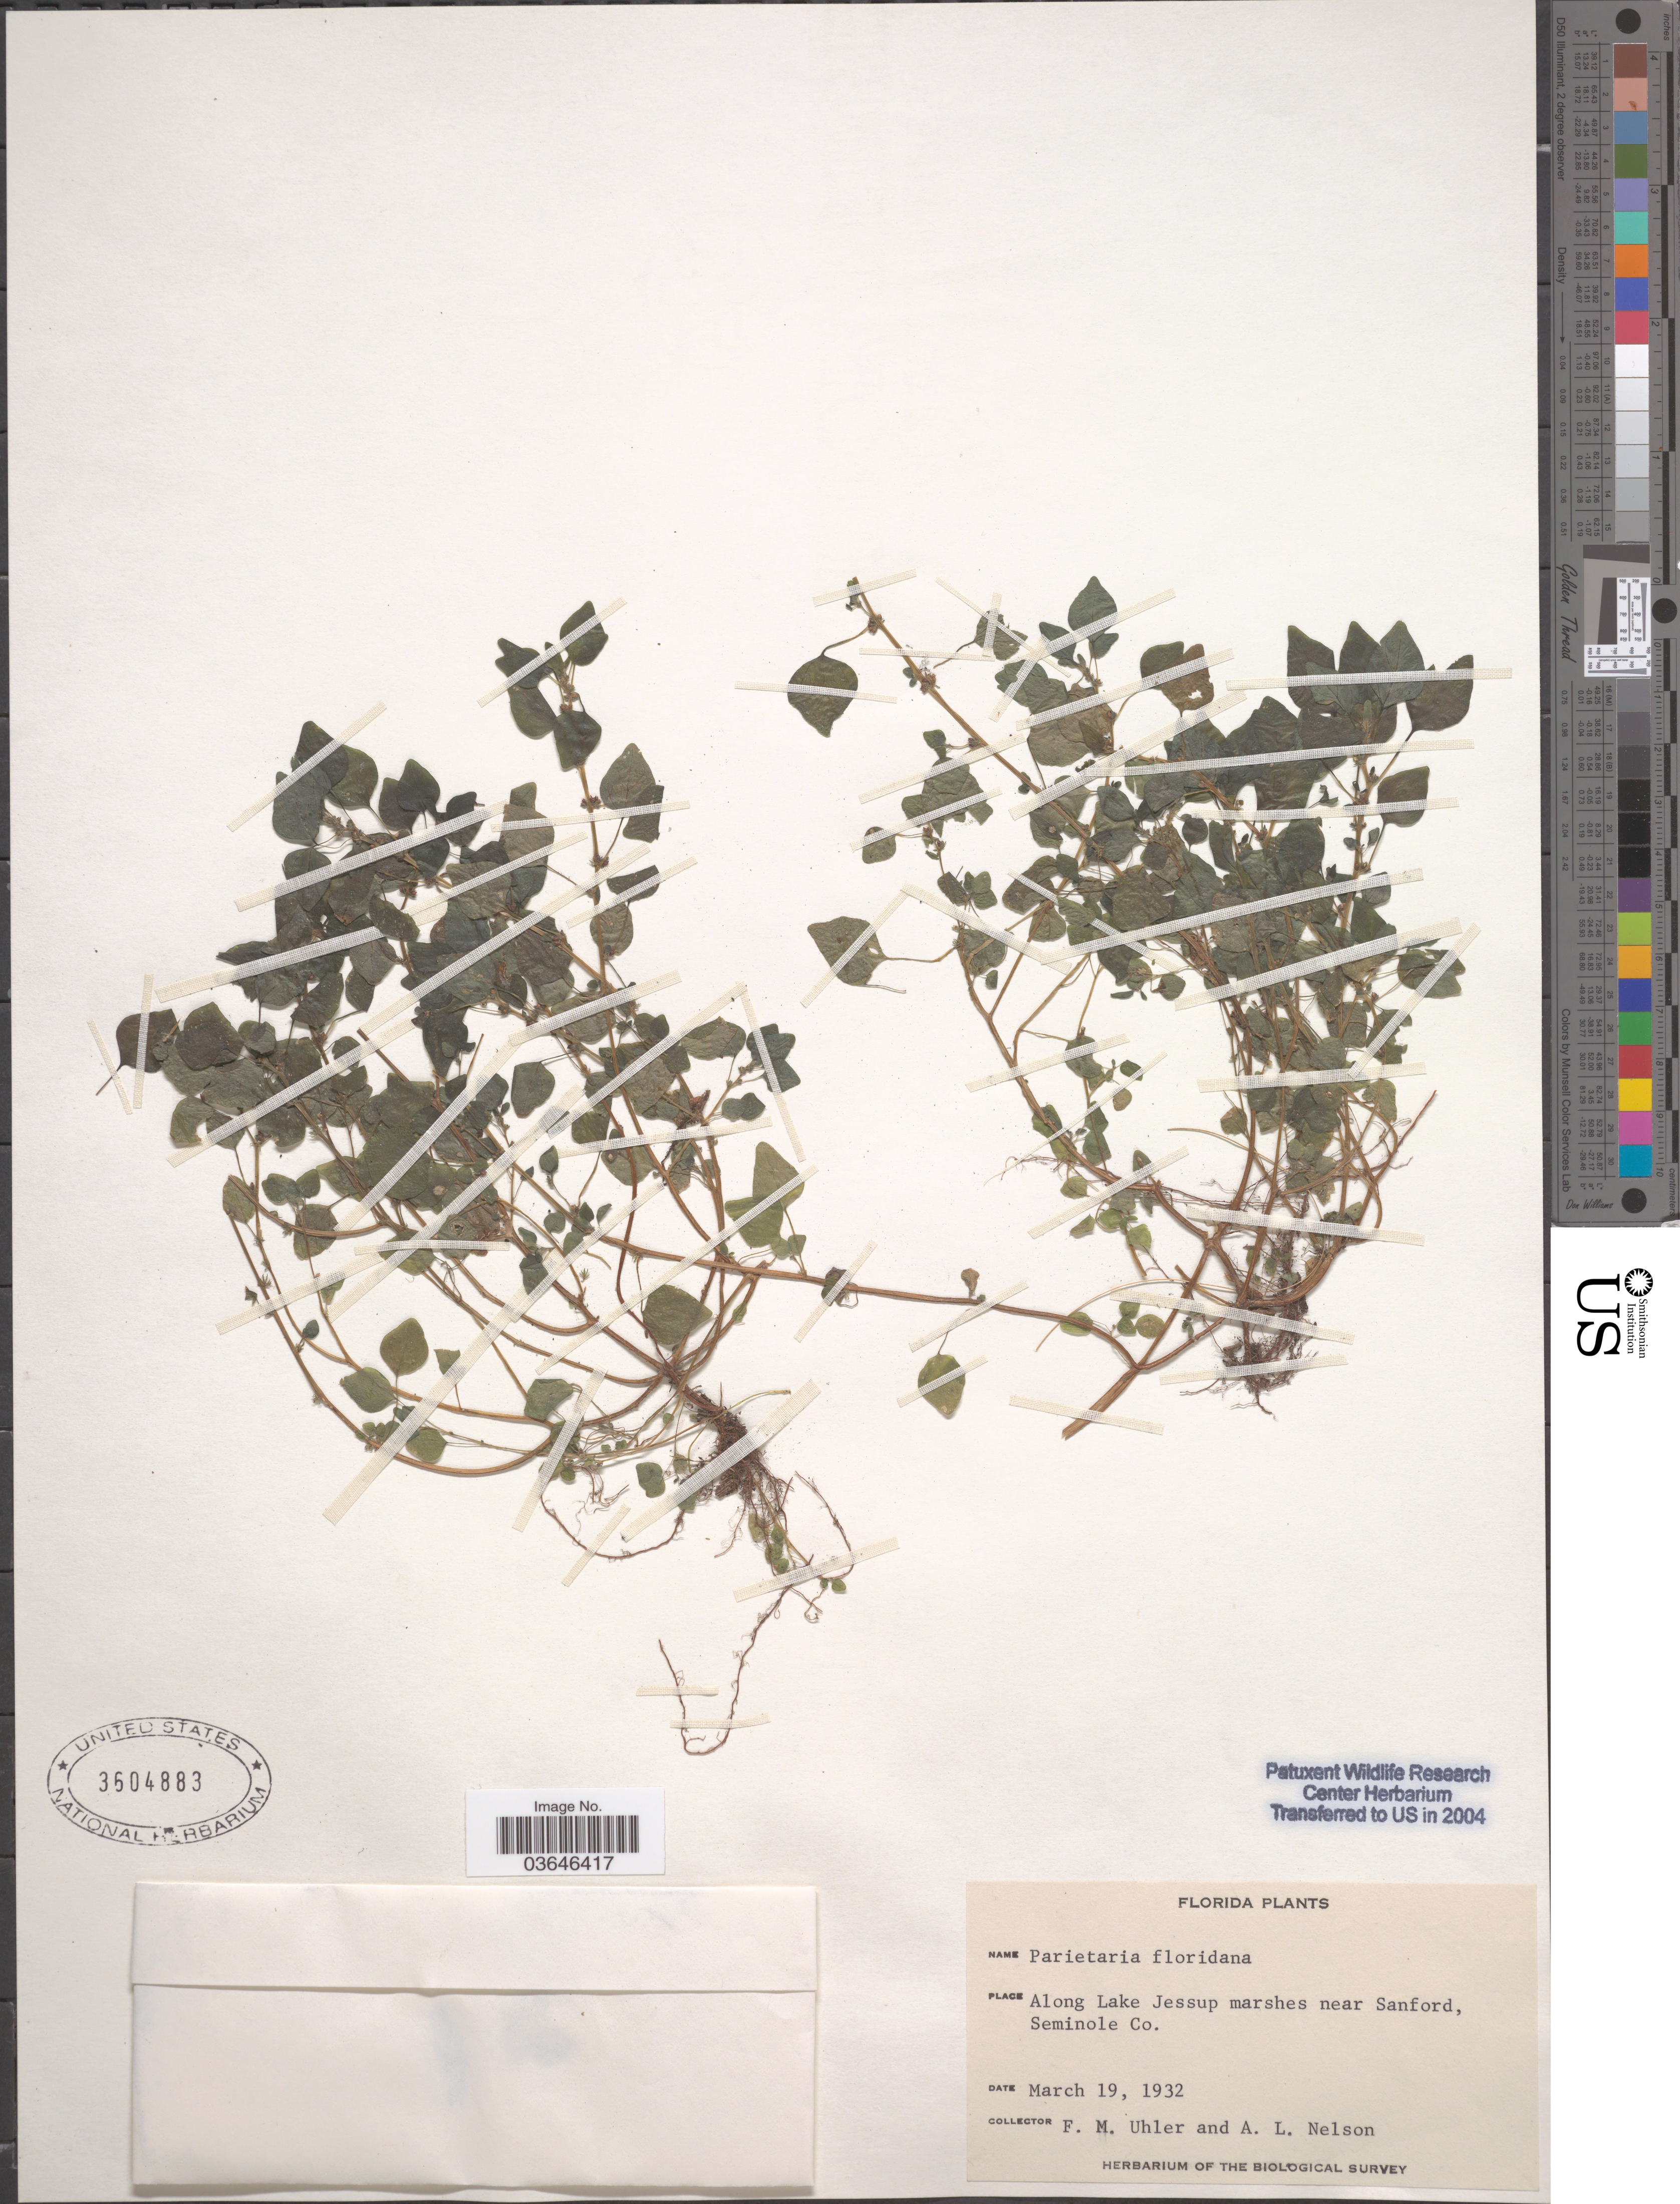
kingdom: Plantae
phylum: Tracheophyta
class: Magnoliopsida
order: Rosales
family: Urticaceae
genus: Parietaria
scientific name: Parietaria floridana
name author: Nutt.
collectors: F. M. Uhler & A. L. Nelson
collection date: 1932-03-19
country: United States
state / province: Florida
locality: Along Lake Jessup marshes near Sanford, Seminole Co.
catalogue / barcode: US 3604883